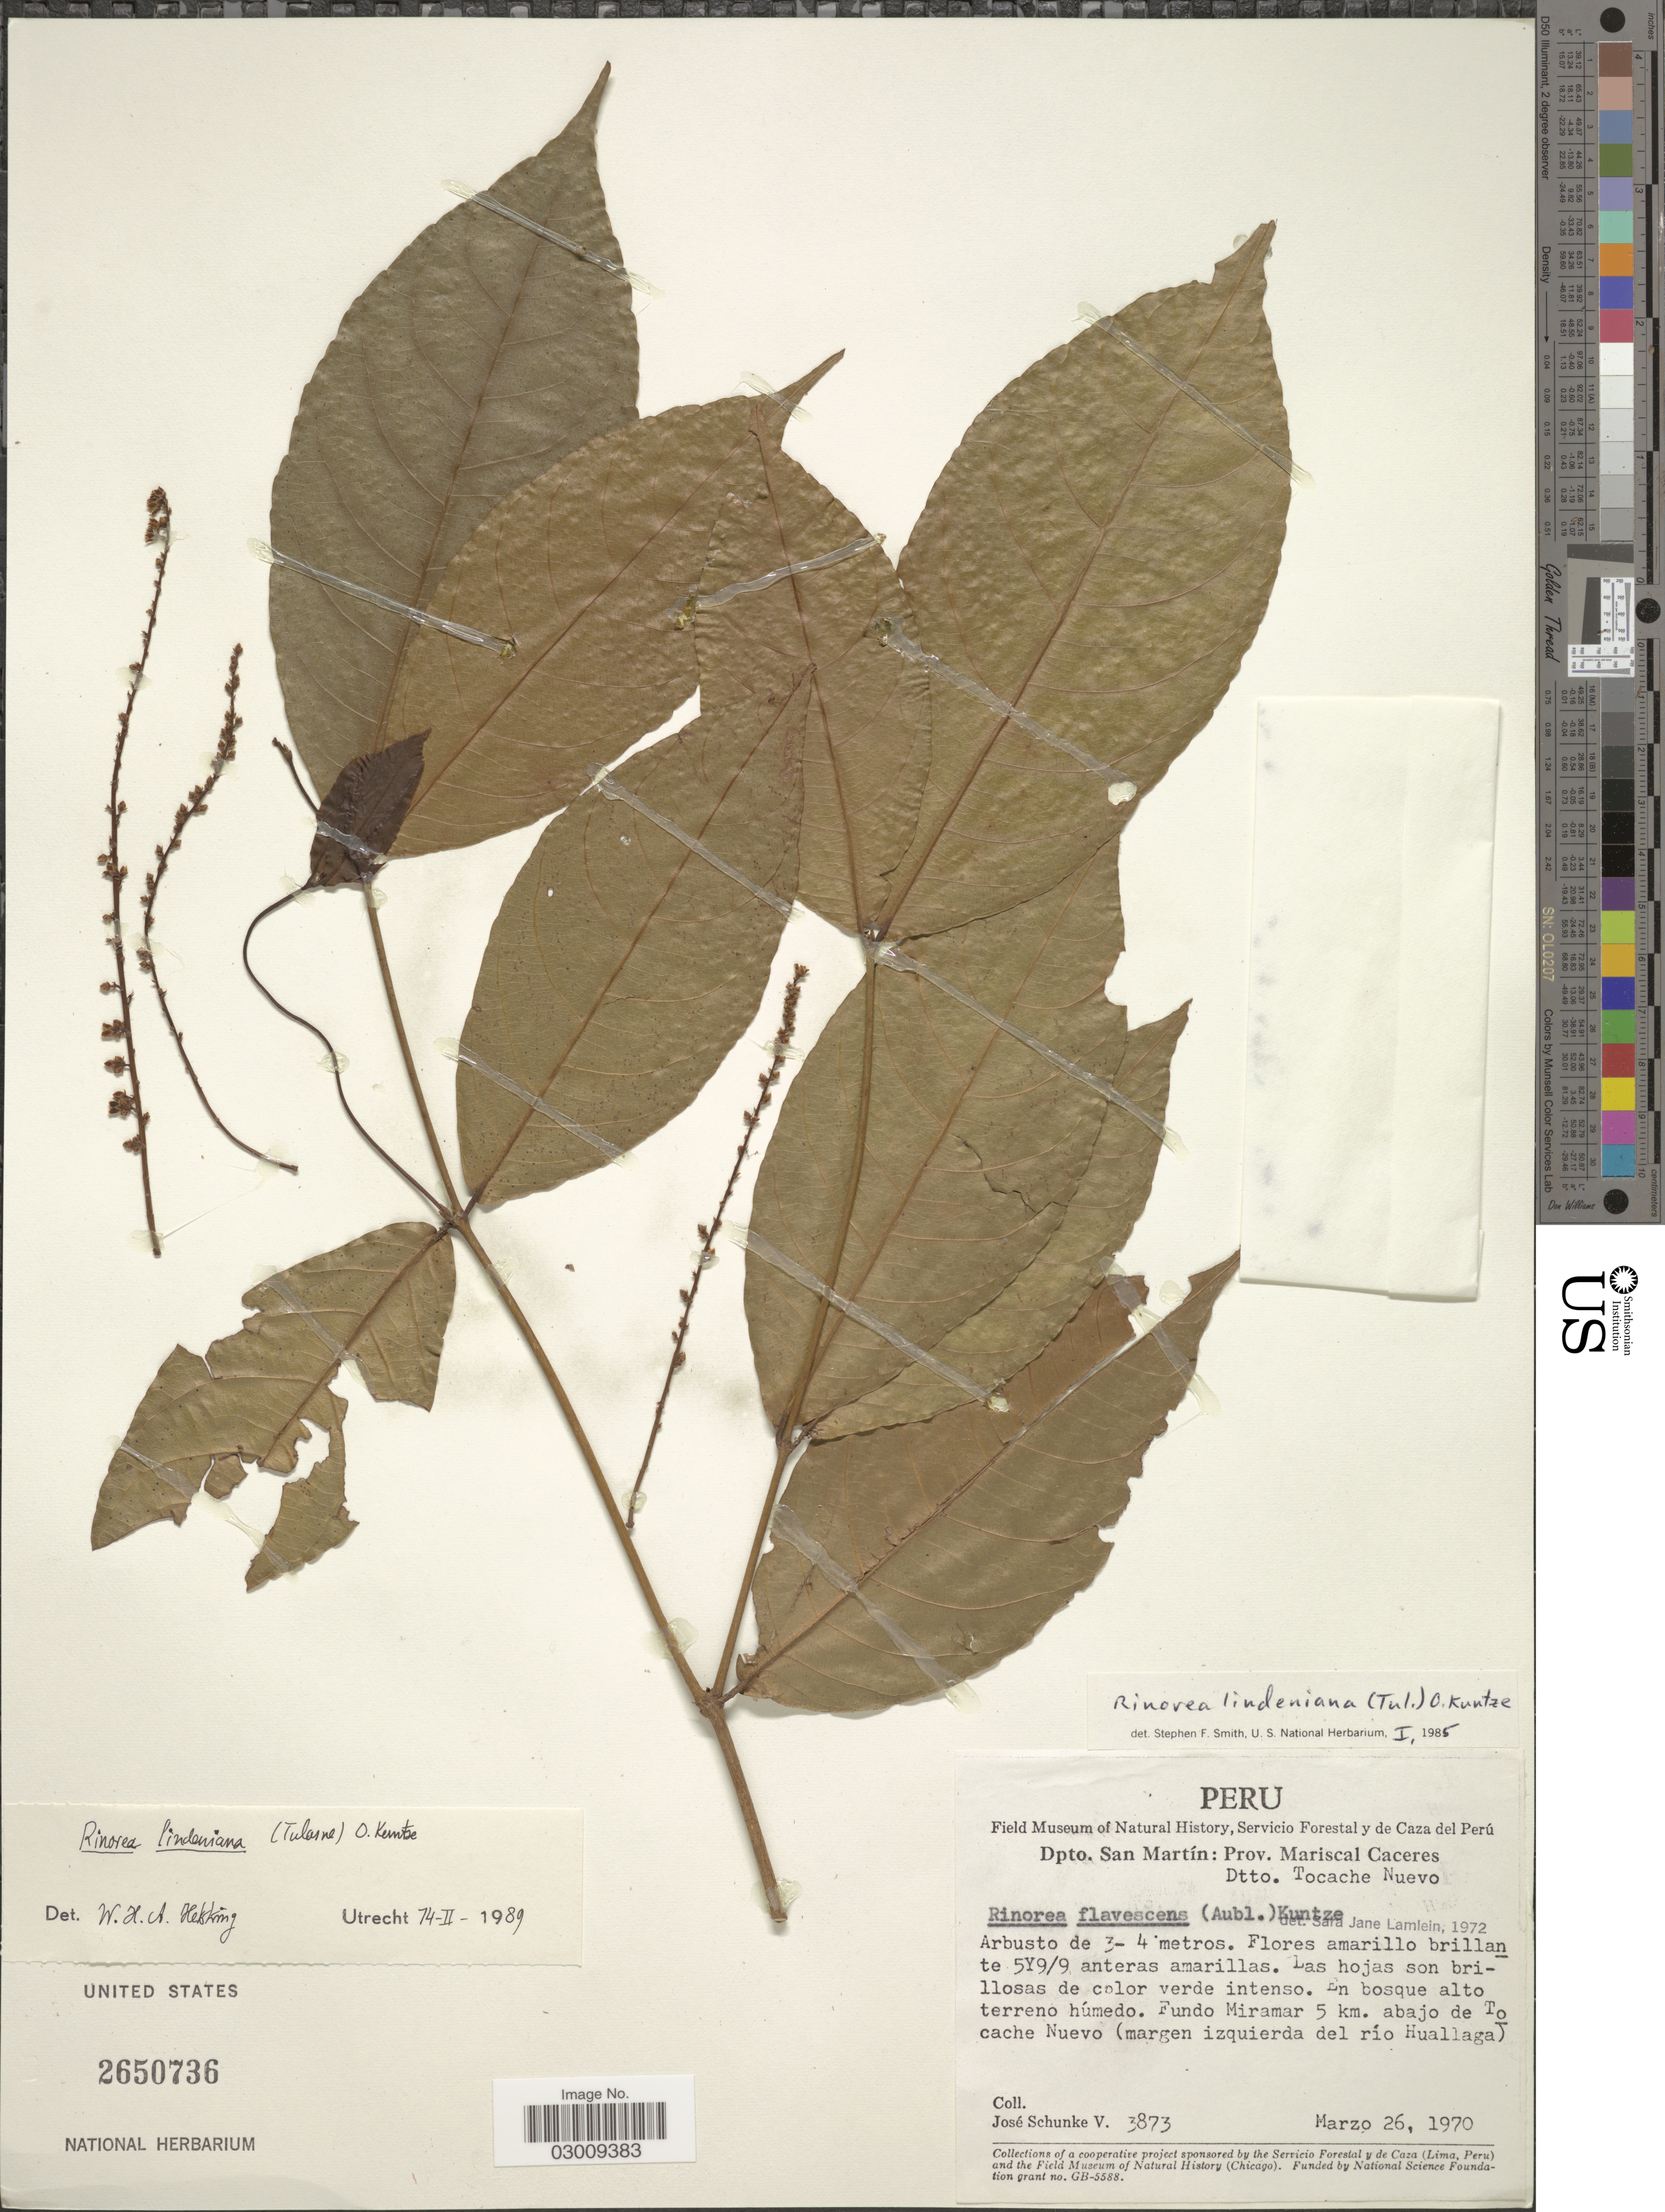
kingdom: Plantae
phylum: Tracheophyta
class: Magnoliopsida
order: Malpighiales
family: Violaceae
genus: Rinorea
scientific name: Rinorea lindeniana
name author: (Tul.) Kuntze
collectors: J. Schunke Vigo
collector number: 3873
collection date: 1970-03-26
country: Peru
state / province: San Martín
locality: Dpto. San Martín: Prov. Mariscal Caceres. Dtto. Tocache Nuevo. Fundo Miramar 5 km. abajo de Tocache Nuevo (margen izquierda del río Huallaga).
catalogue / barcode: US 2650736